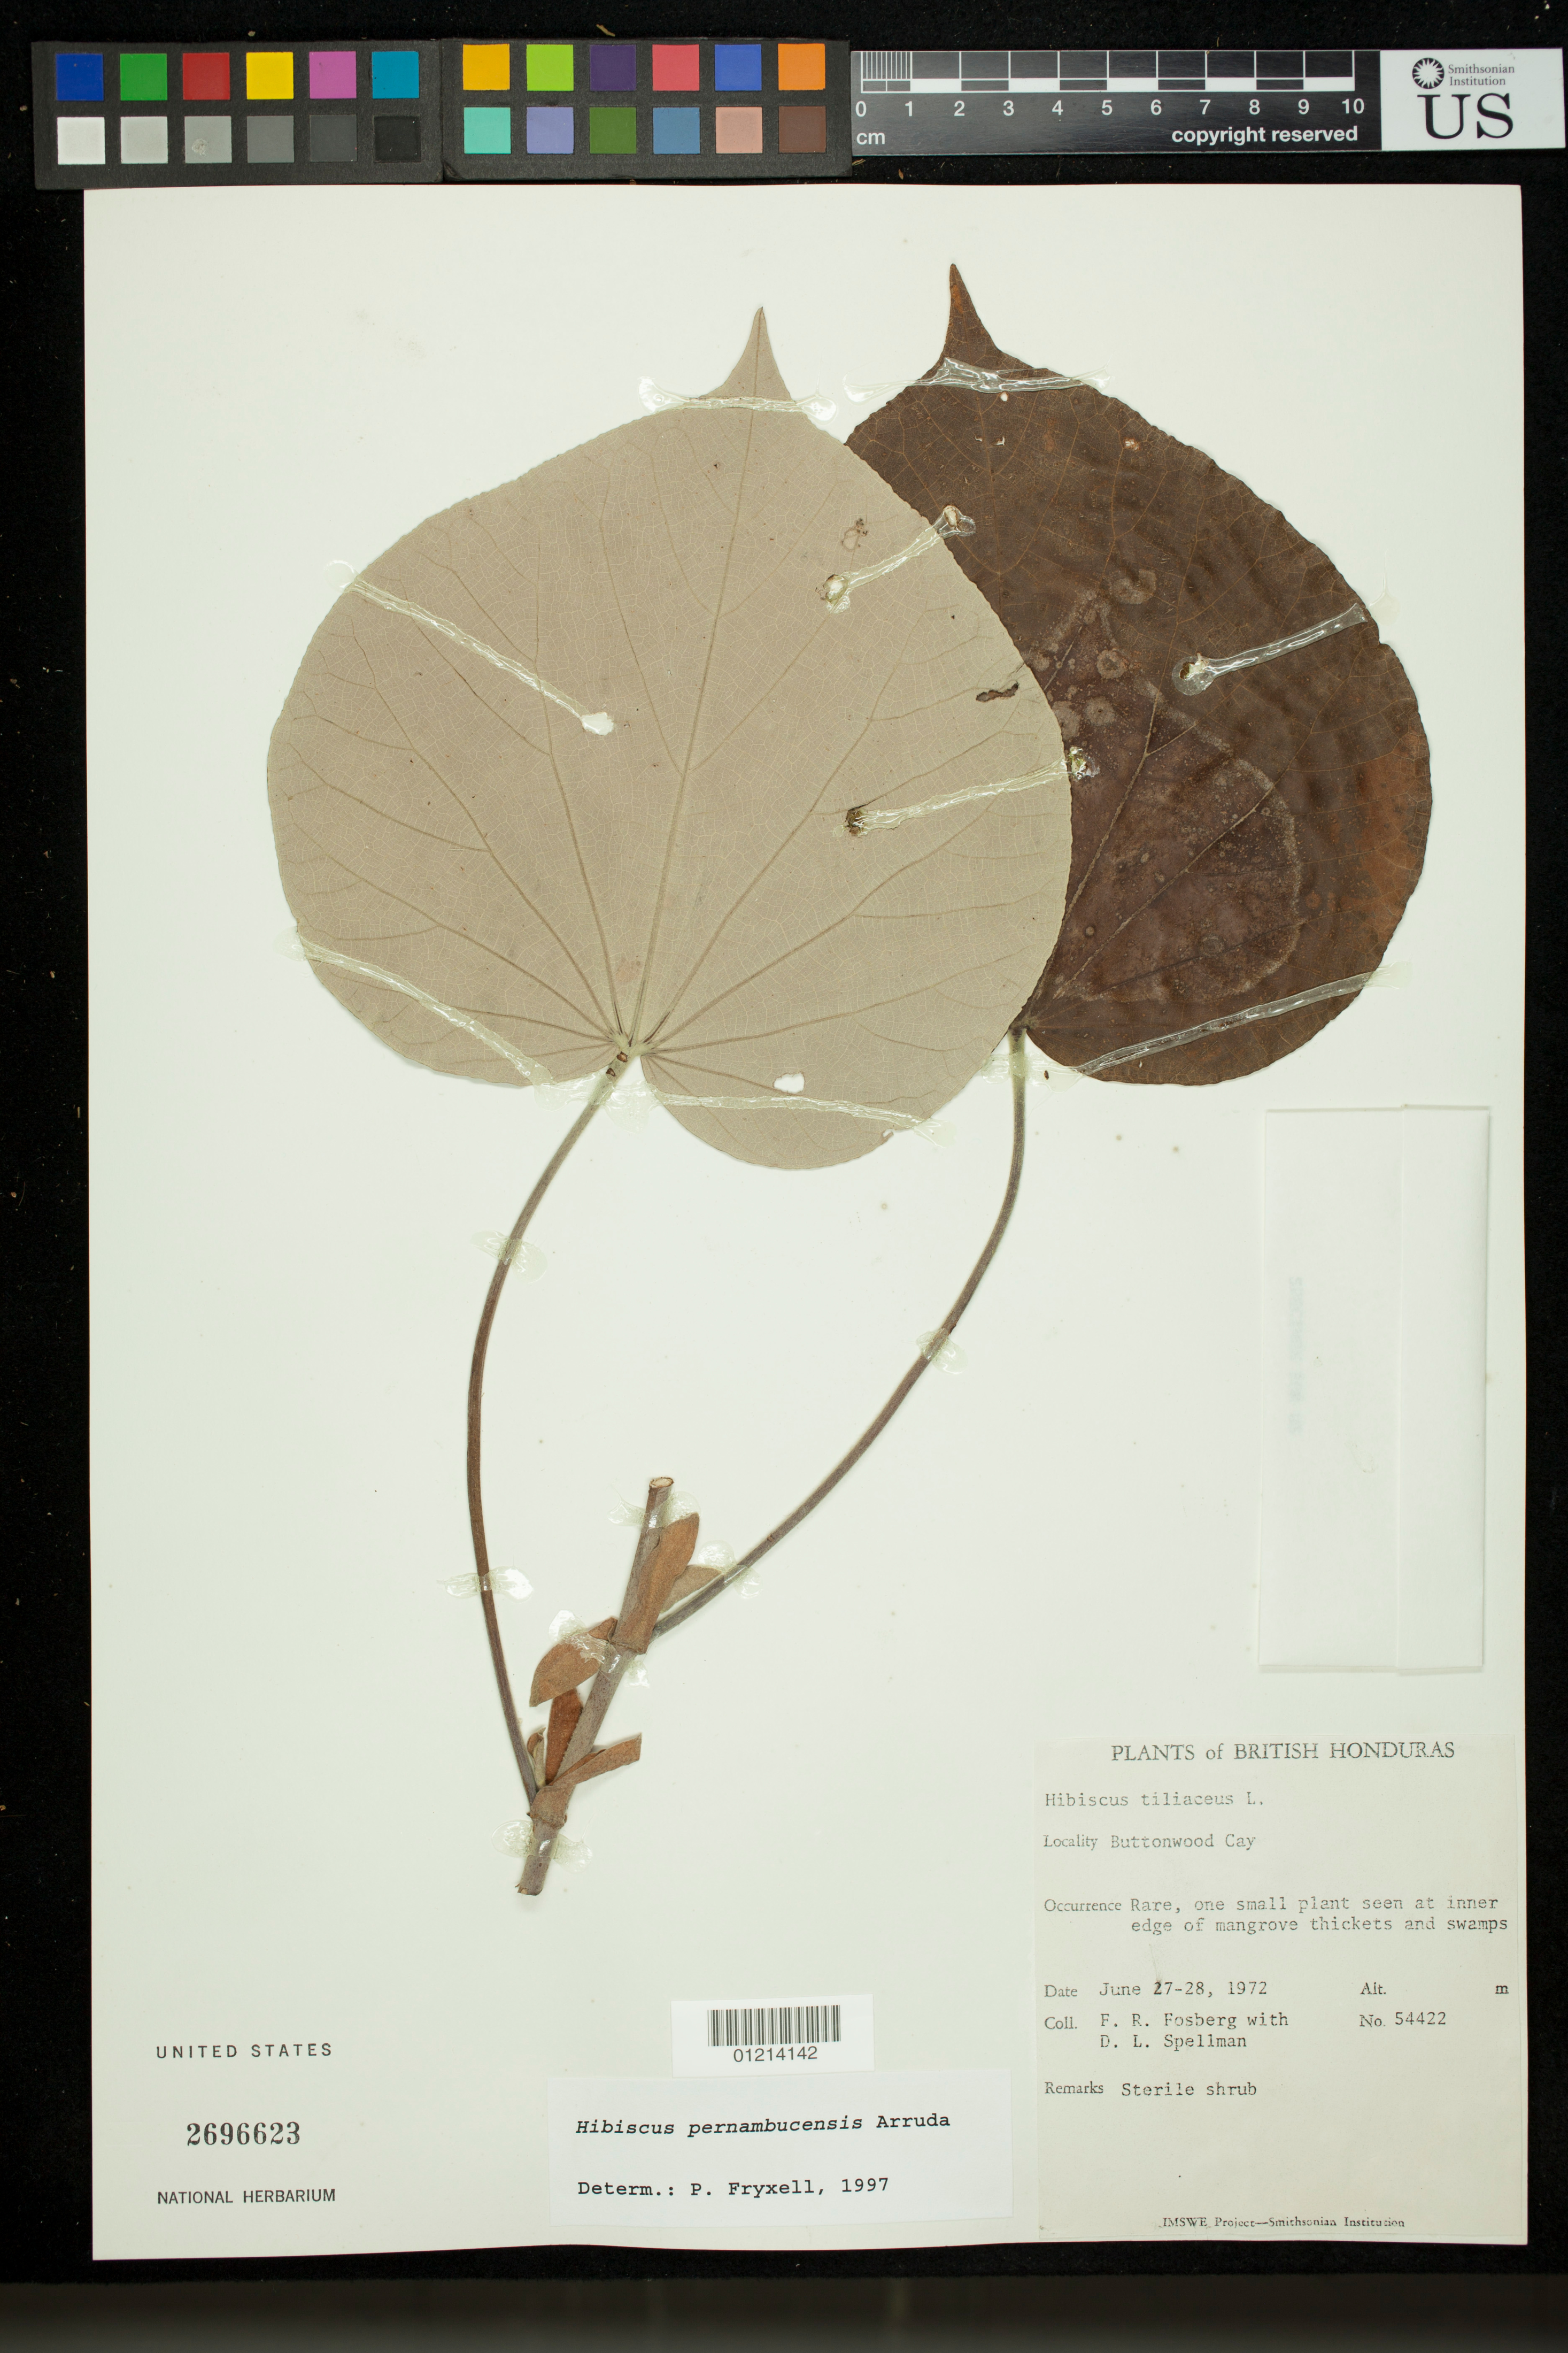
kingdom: Plantae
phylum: Tracheophyta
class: Magnoliopsida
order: Malvales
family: Malvaceae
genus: Talipariti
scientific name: Talipariti tiliaceum var. pernambucense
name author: (Arruda) Fryxell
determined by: Dorr, Laurence J., Curator (BOT), Smithsonian Institution - National Museum of Natural History (UNITED STATES)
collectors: F. R. Fosberg & D. L. Spellman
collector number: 54422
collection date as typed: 27 Jun 1972 to 28 Jun 1972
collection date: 1972-06-27/1972-06-28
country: Belize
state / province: Stann Creek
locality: British Honduras: Buttonwood Cay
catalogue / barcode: US 2696623